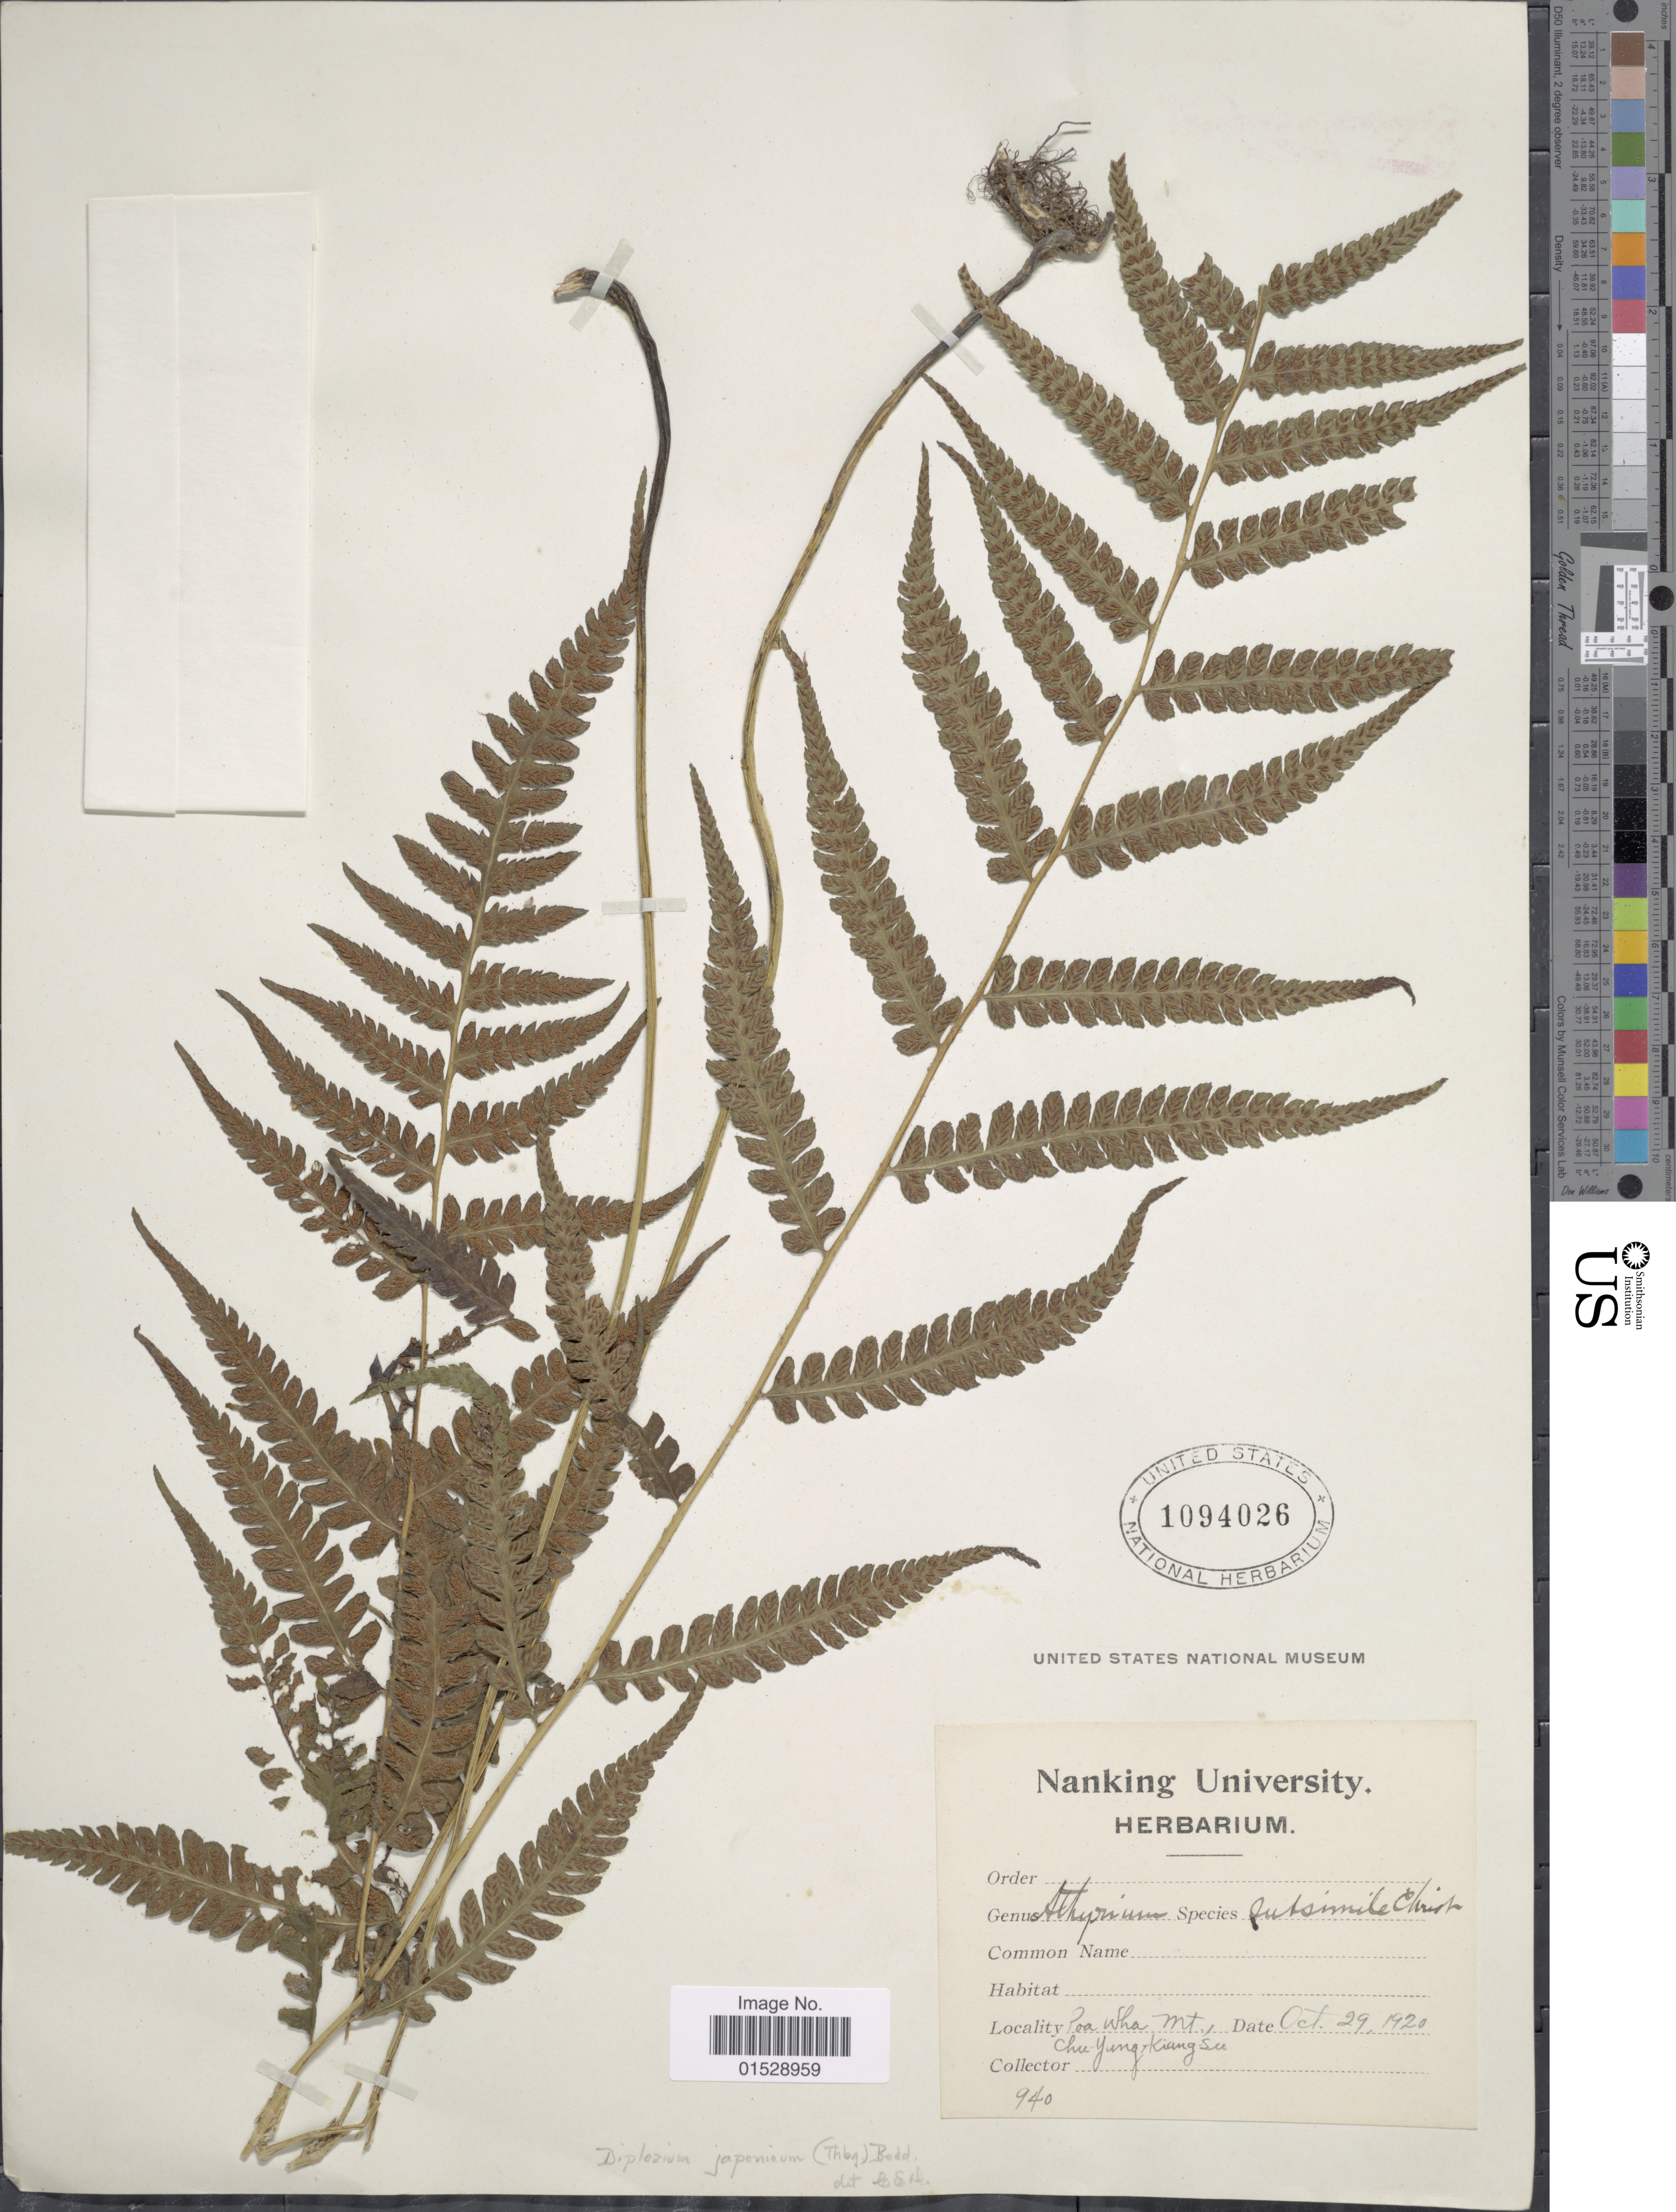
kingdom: Plantae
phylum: Tracheophyta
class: Polypodiopsida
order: Polypodiales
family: Athyriaceae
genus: Deparia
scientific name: Deparia japonica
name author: (Thunb.) M. Kato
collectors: ex herb. University of Nanking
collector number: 940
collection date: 1920-10-29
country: China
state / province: Jiangsu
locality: Poa Wha Mt., Chu Yung, Kiangsu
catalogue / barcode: US 1094026